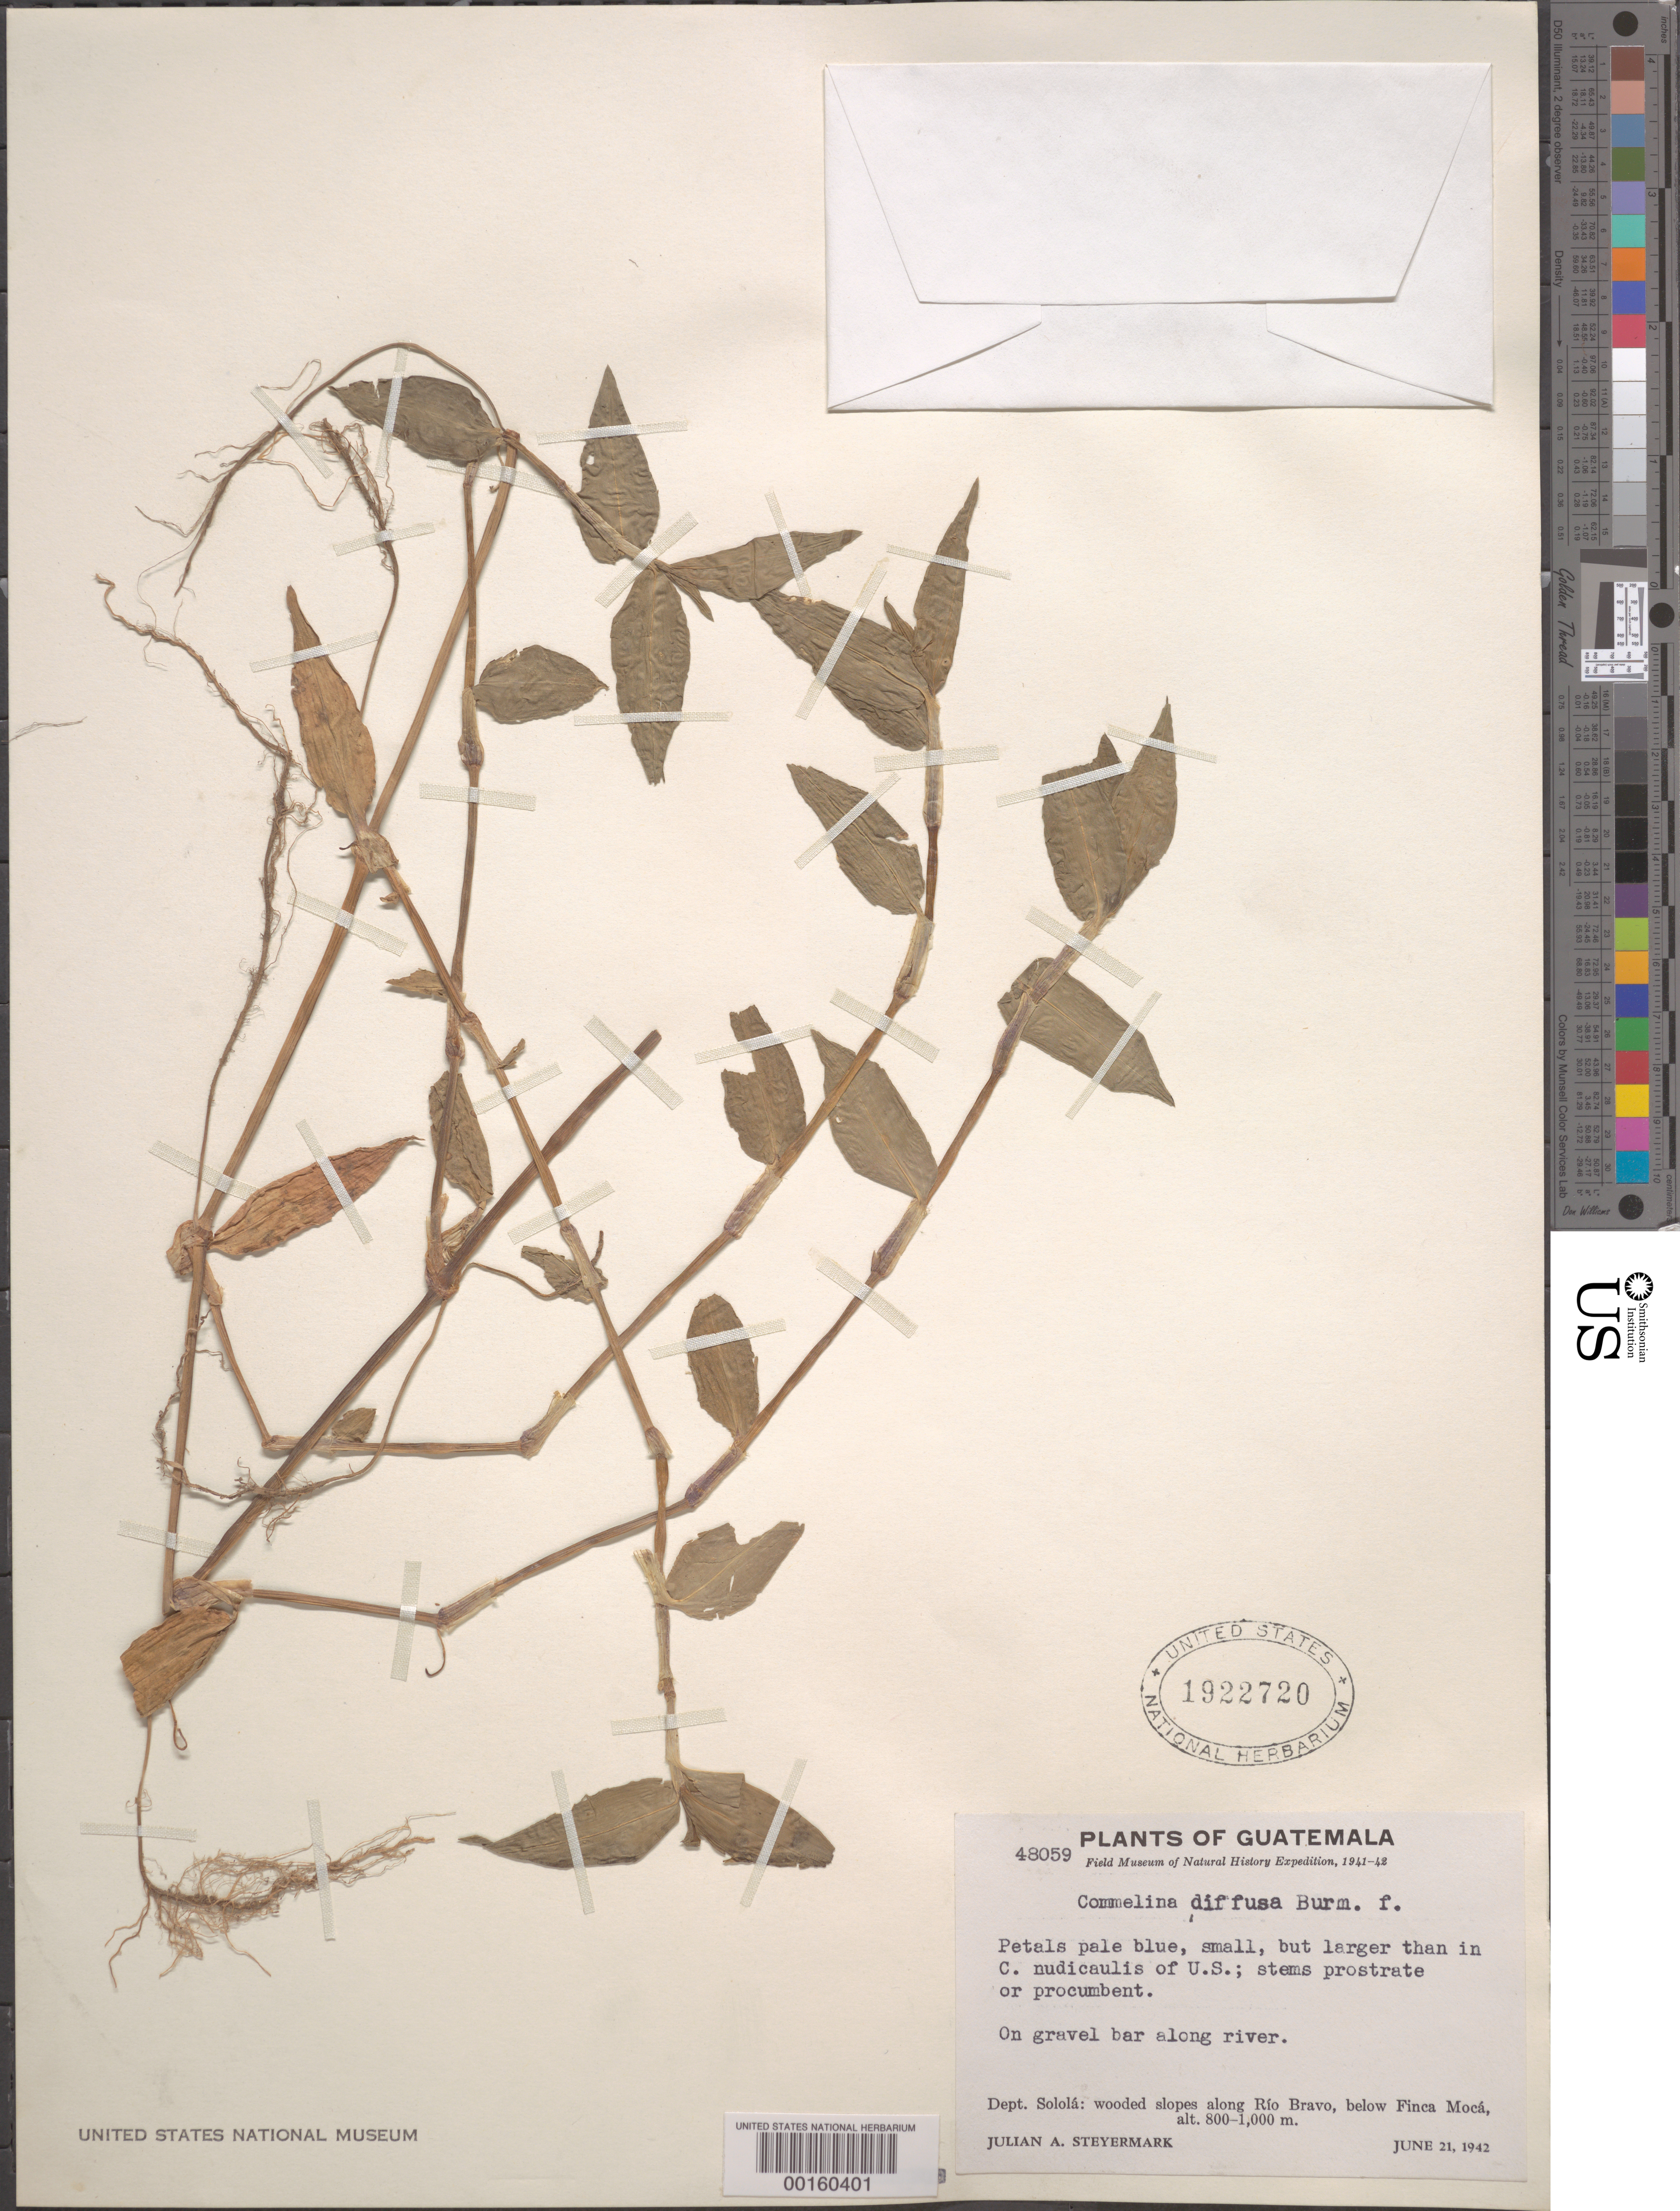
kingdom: Plantae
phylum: Tracheophyta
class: Liliopsida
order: Commelinales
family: Commelinaceae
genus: Commelina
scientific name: Commelina diffusa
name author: Burm. f.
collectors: J. Steyermark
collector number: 48059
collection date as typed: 21 Jun 1942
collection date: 1942-06-21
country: Guatemala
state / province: Sololá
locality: Finca Moca; along Rio Bravo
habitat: Gravel bar along river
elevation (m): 800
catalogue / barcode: US 1922720